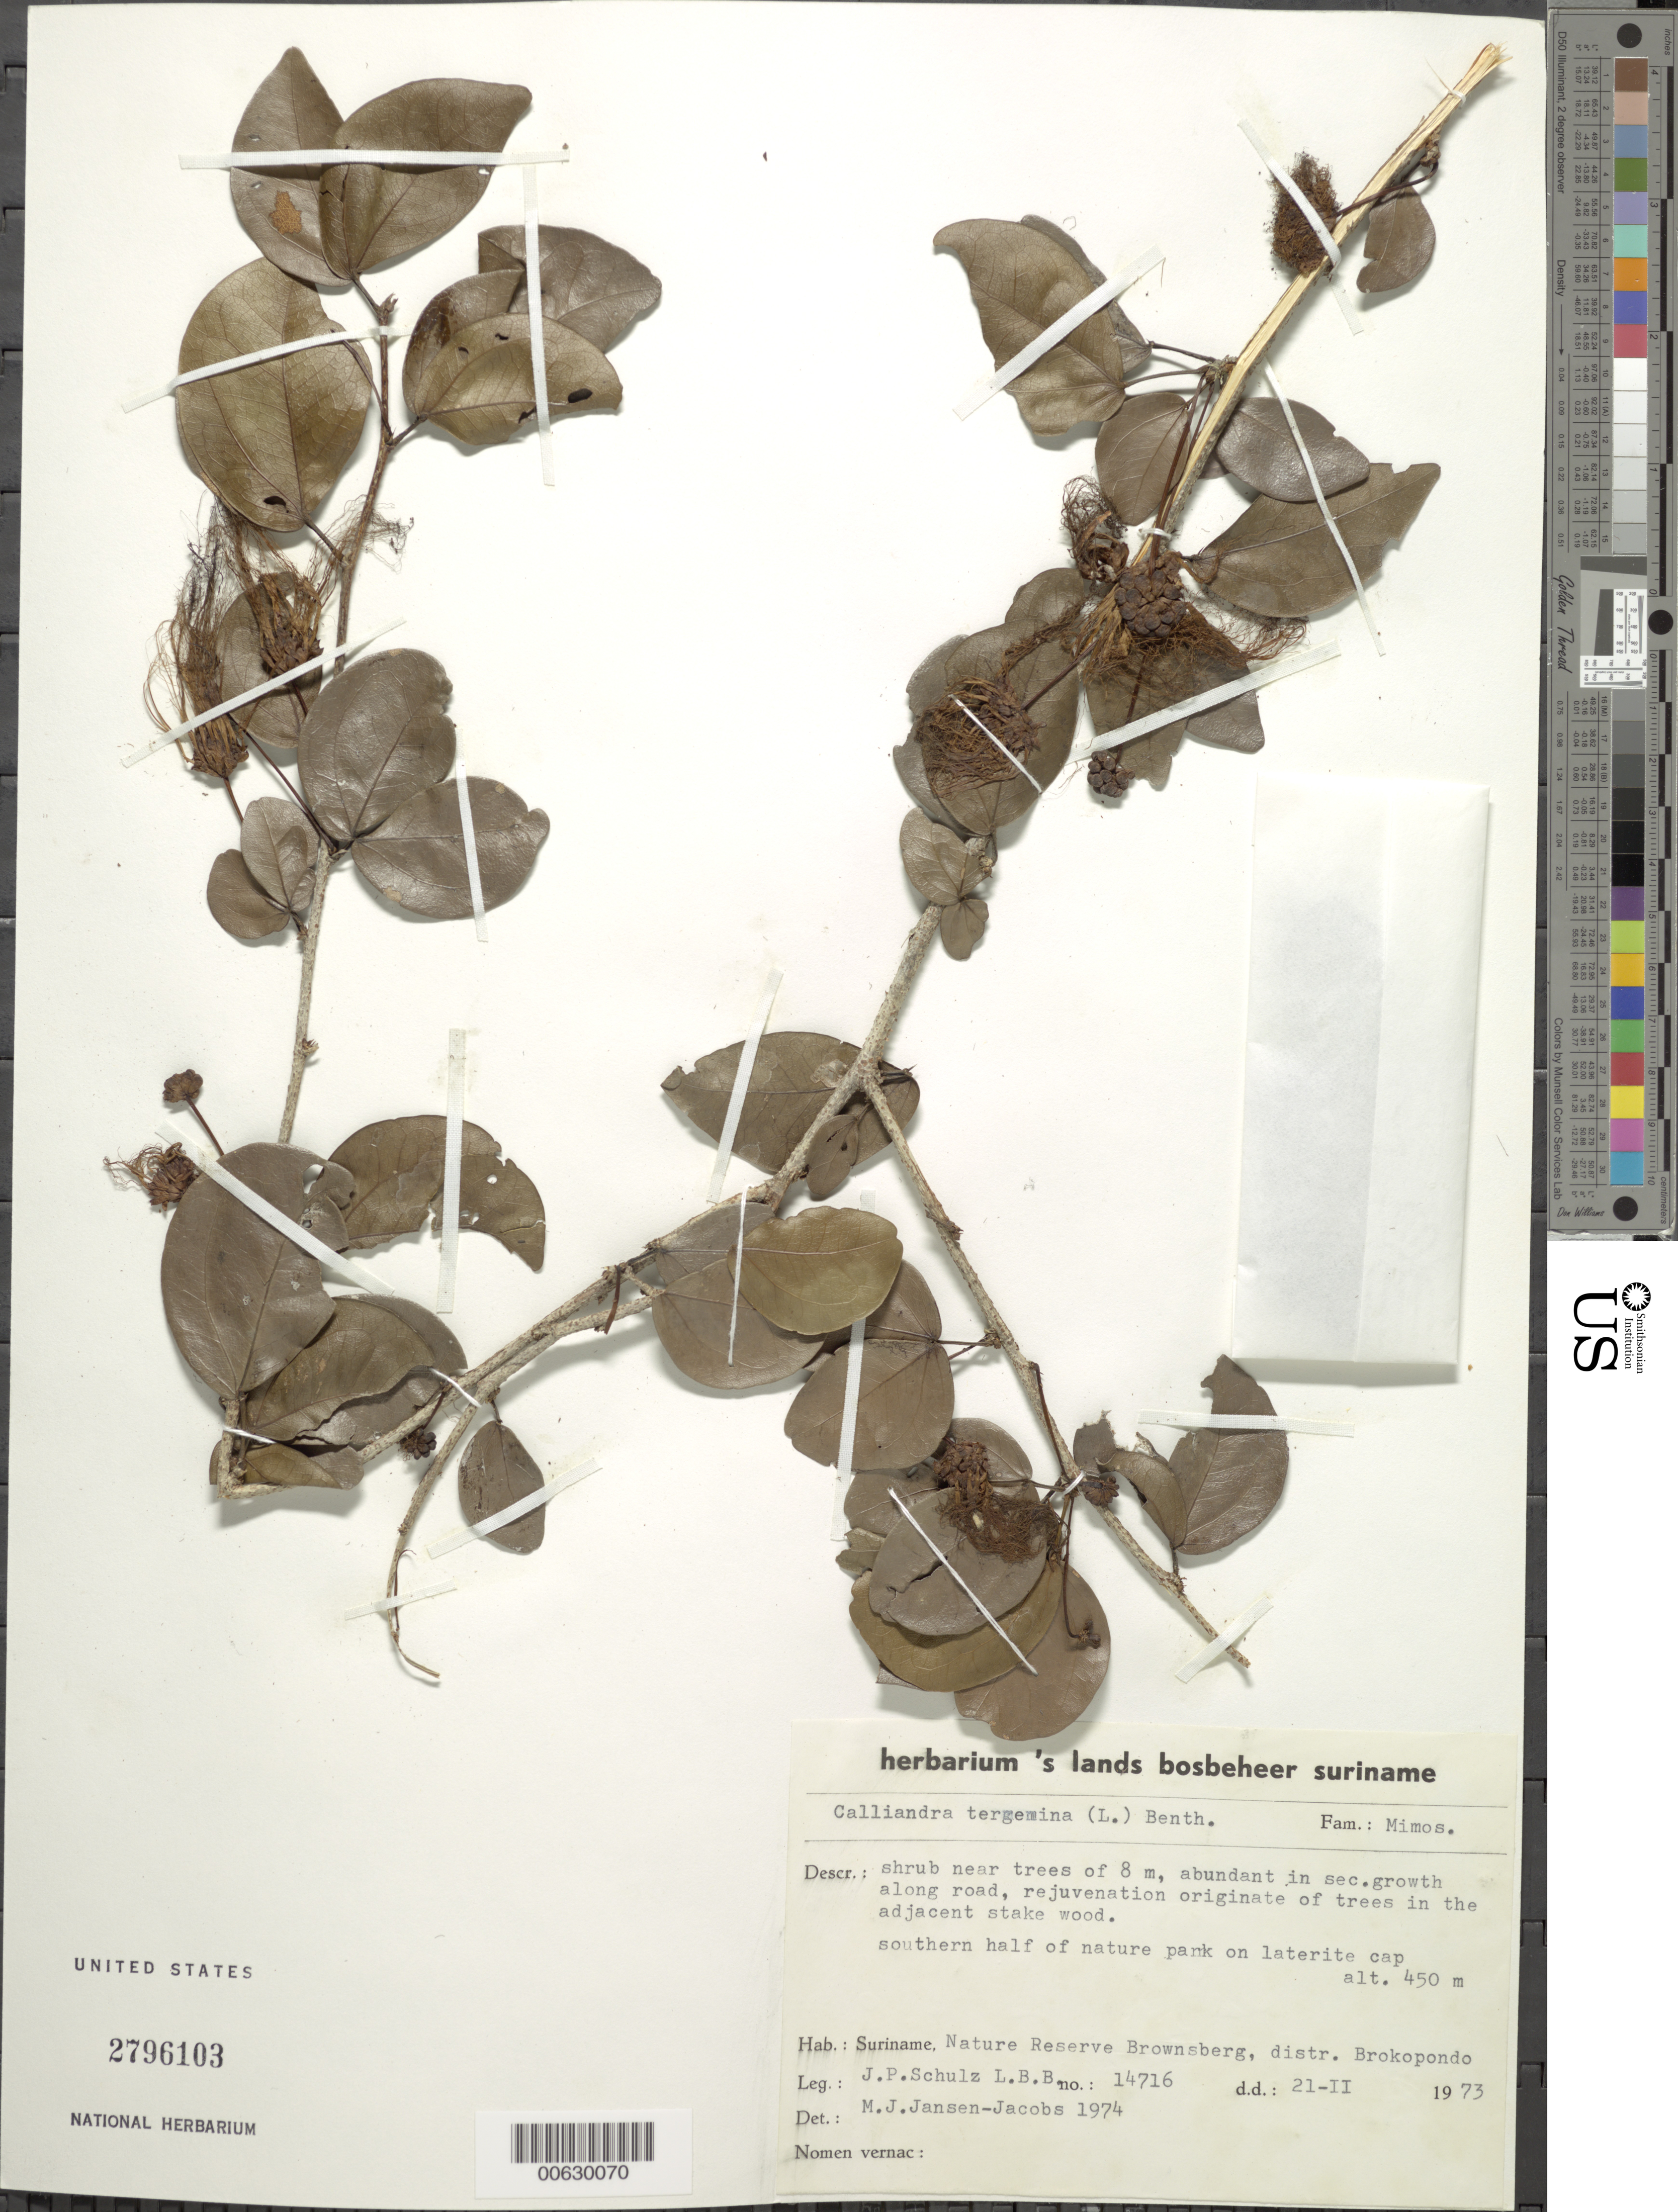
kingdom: Plantae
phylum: Tracheophyta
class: Magnoliopsida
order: Fabales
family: Fabaceae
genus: Calliandra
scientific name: Calliandra coriacea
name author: (Humb. & Bonpl. ex Willd.) Benth.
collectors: J. P. Schulz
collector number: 14716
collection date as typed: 21-Feb-73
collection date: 1973-02-21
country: Suriname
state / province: Brokopondo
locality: Brownsberg Nature Reserve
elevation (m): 450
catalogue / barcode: US 2796103